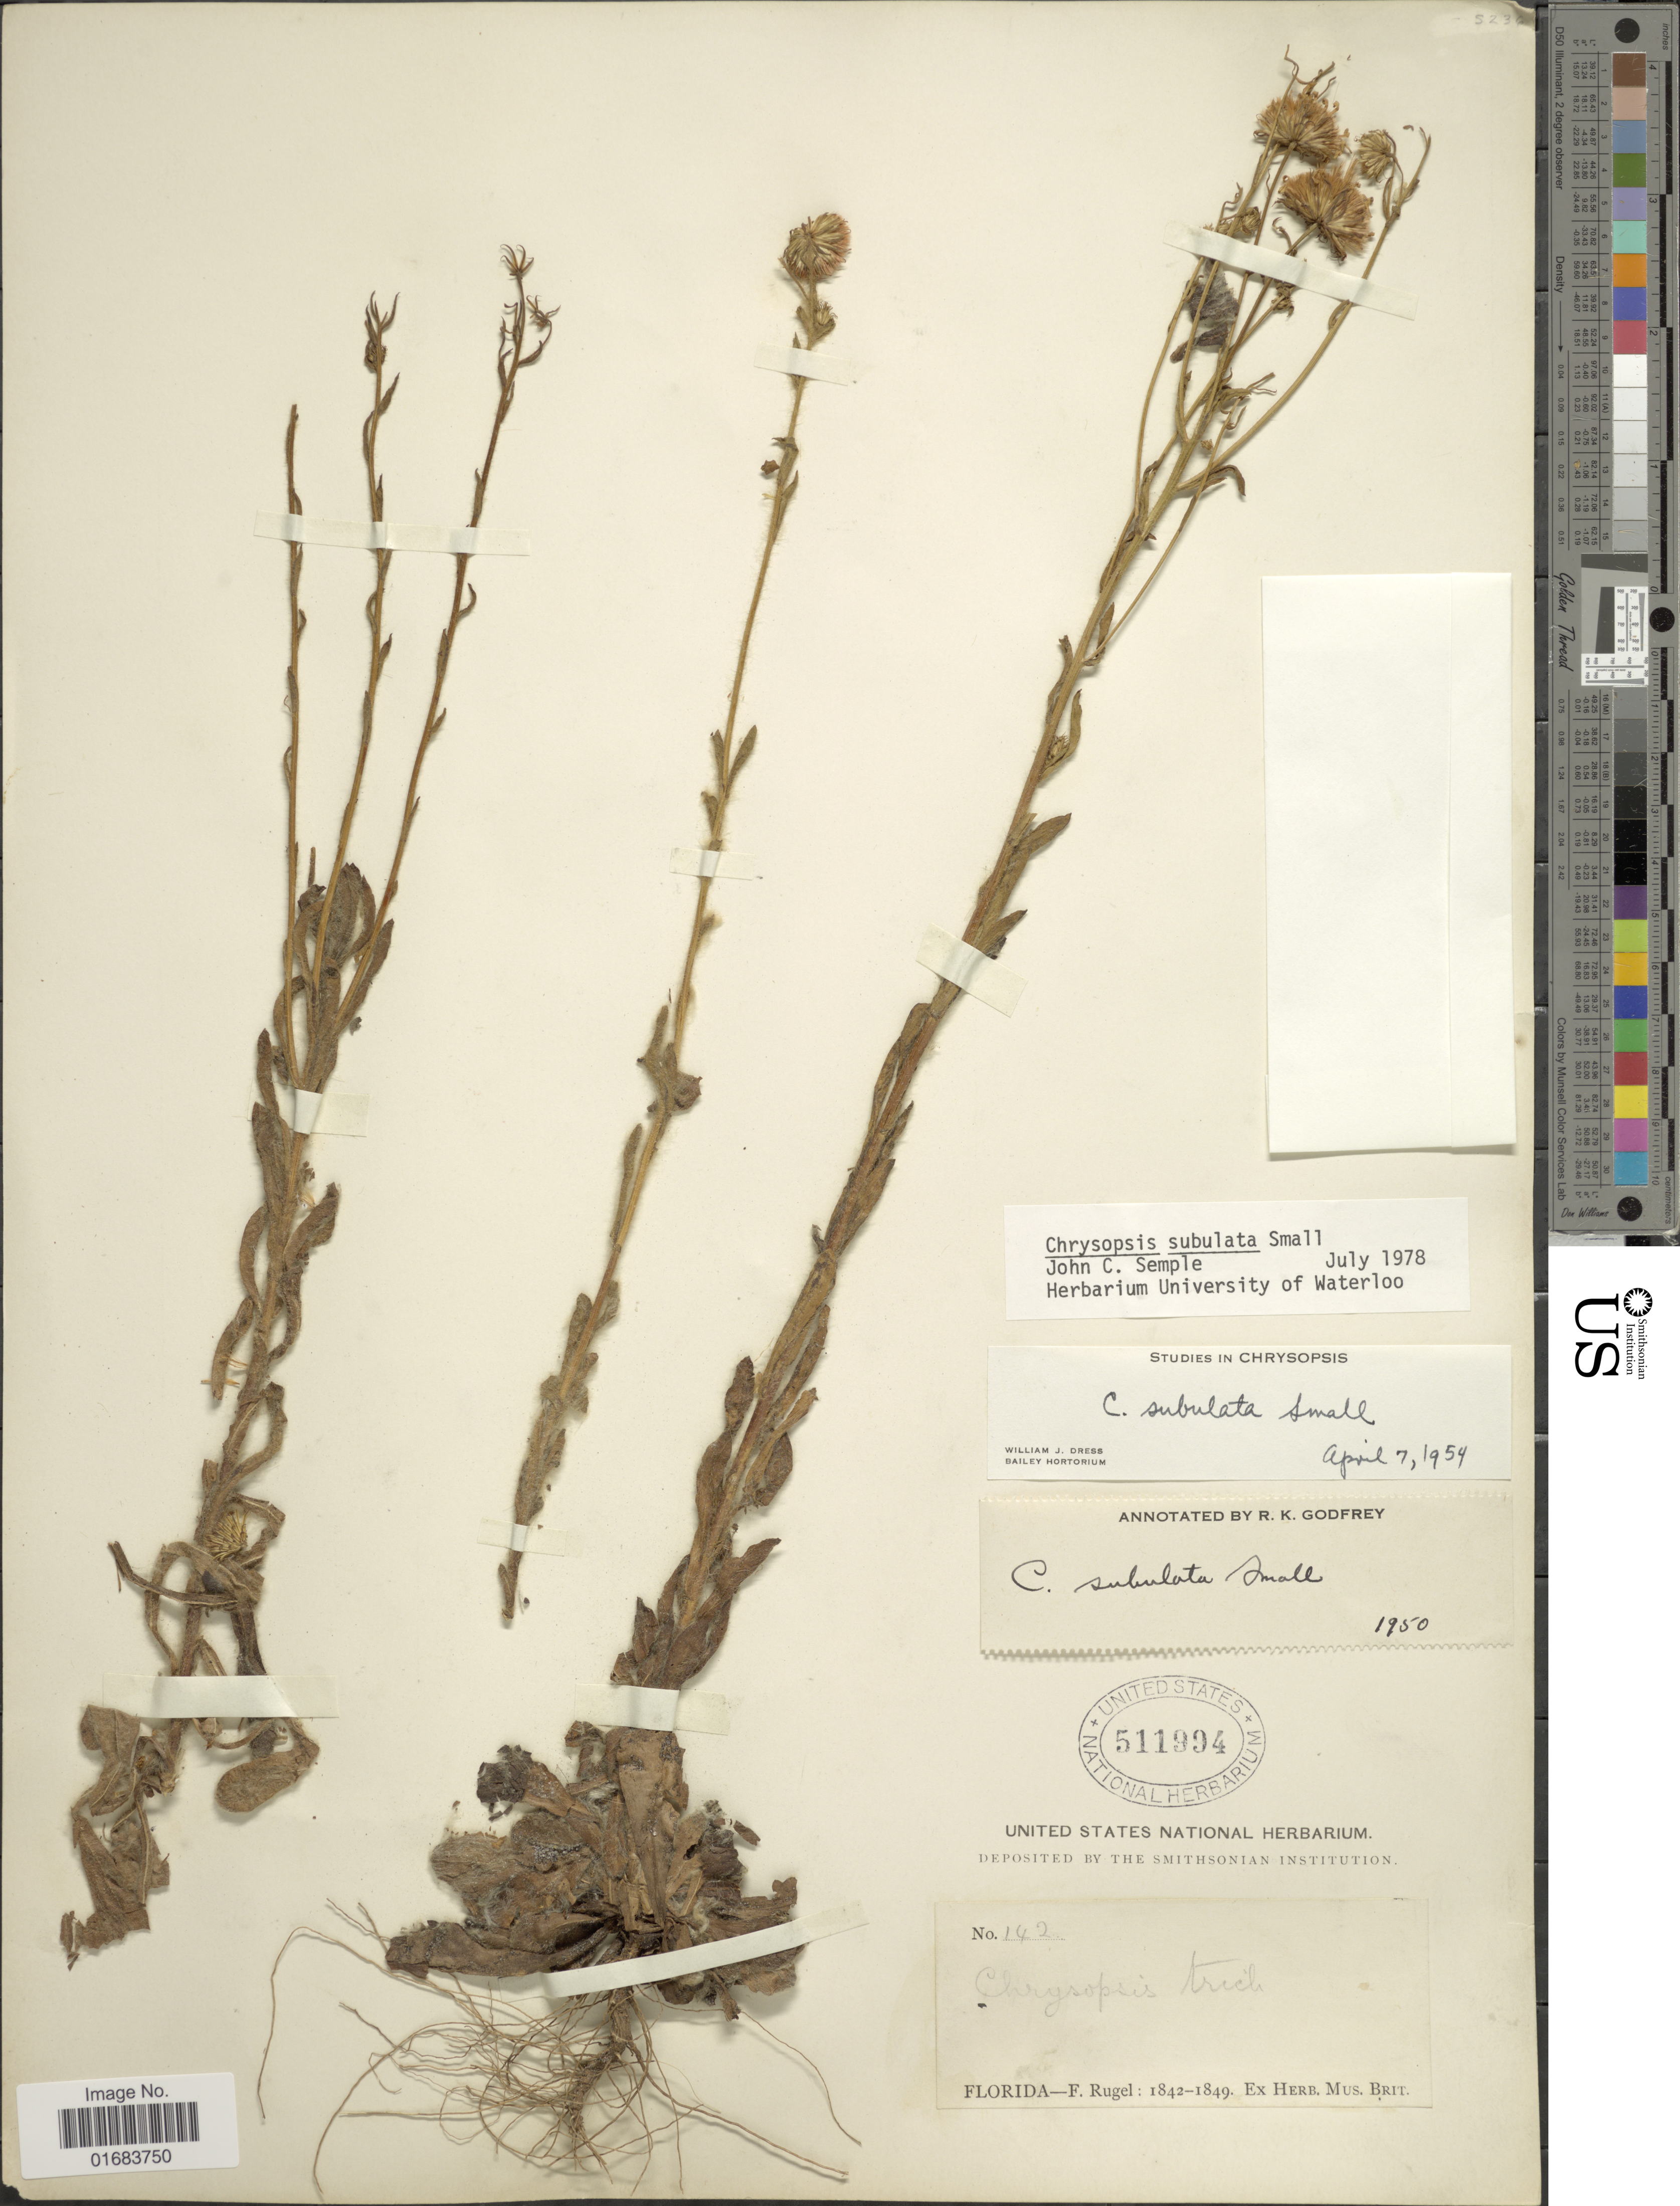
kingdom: Plantae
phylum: Tracheophyta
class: Magnoliopsida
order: Asterales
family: Asteraceae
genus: Chrysopsis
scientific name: Chrysopsis subulata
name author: Small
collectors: F. Rugel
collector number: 142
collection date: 1842/1849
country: United States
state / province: Florida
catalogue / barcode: US 511994